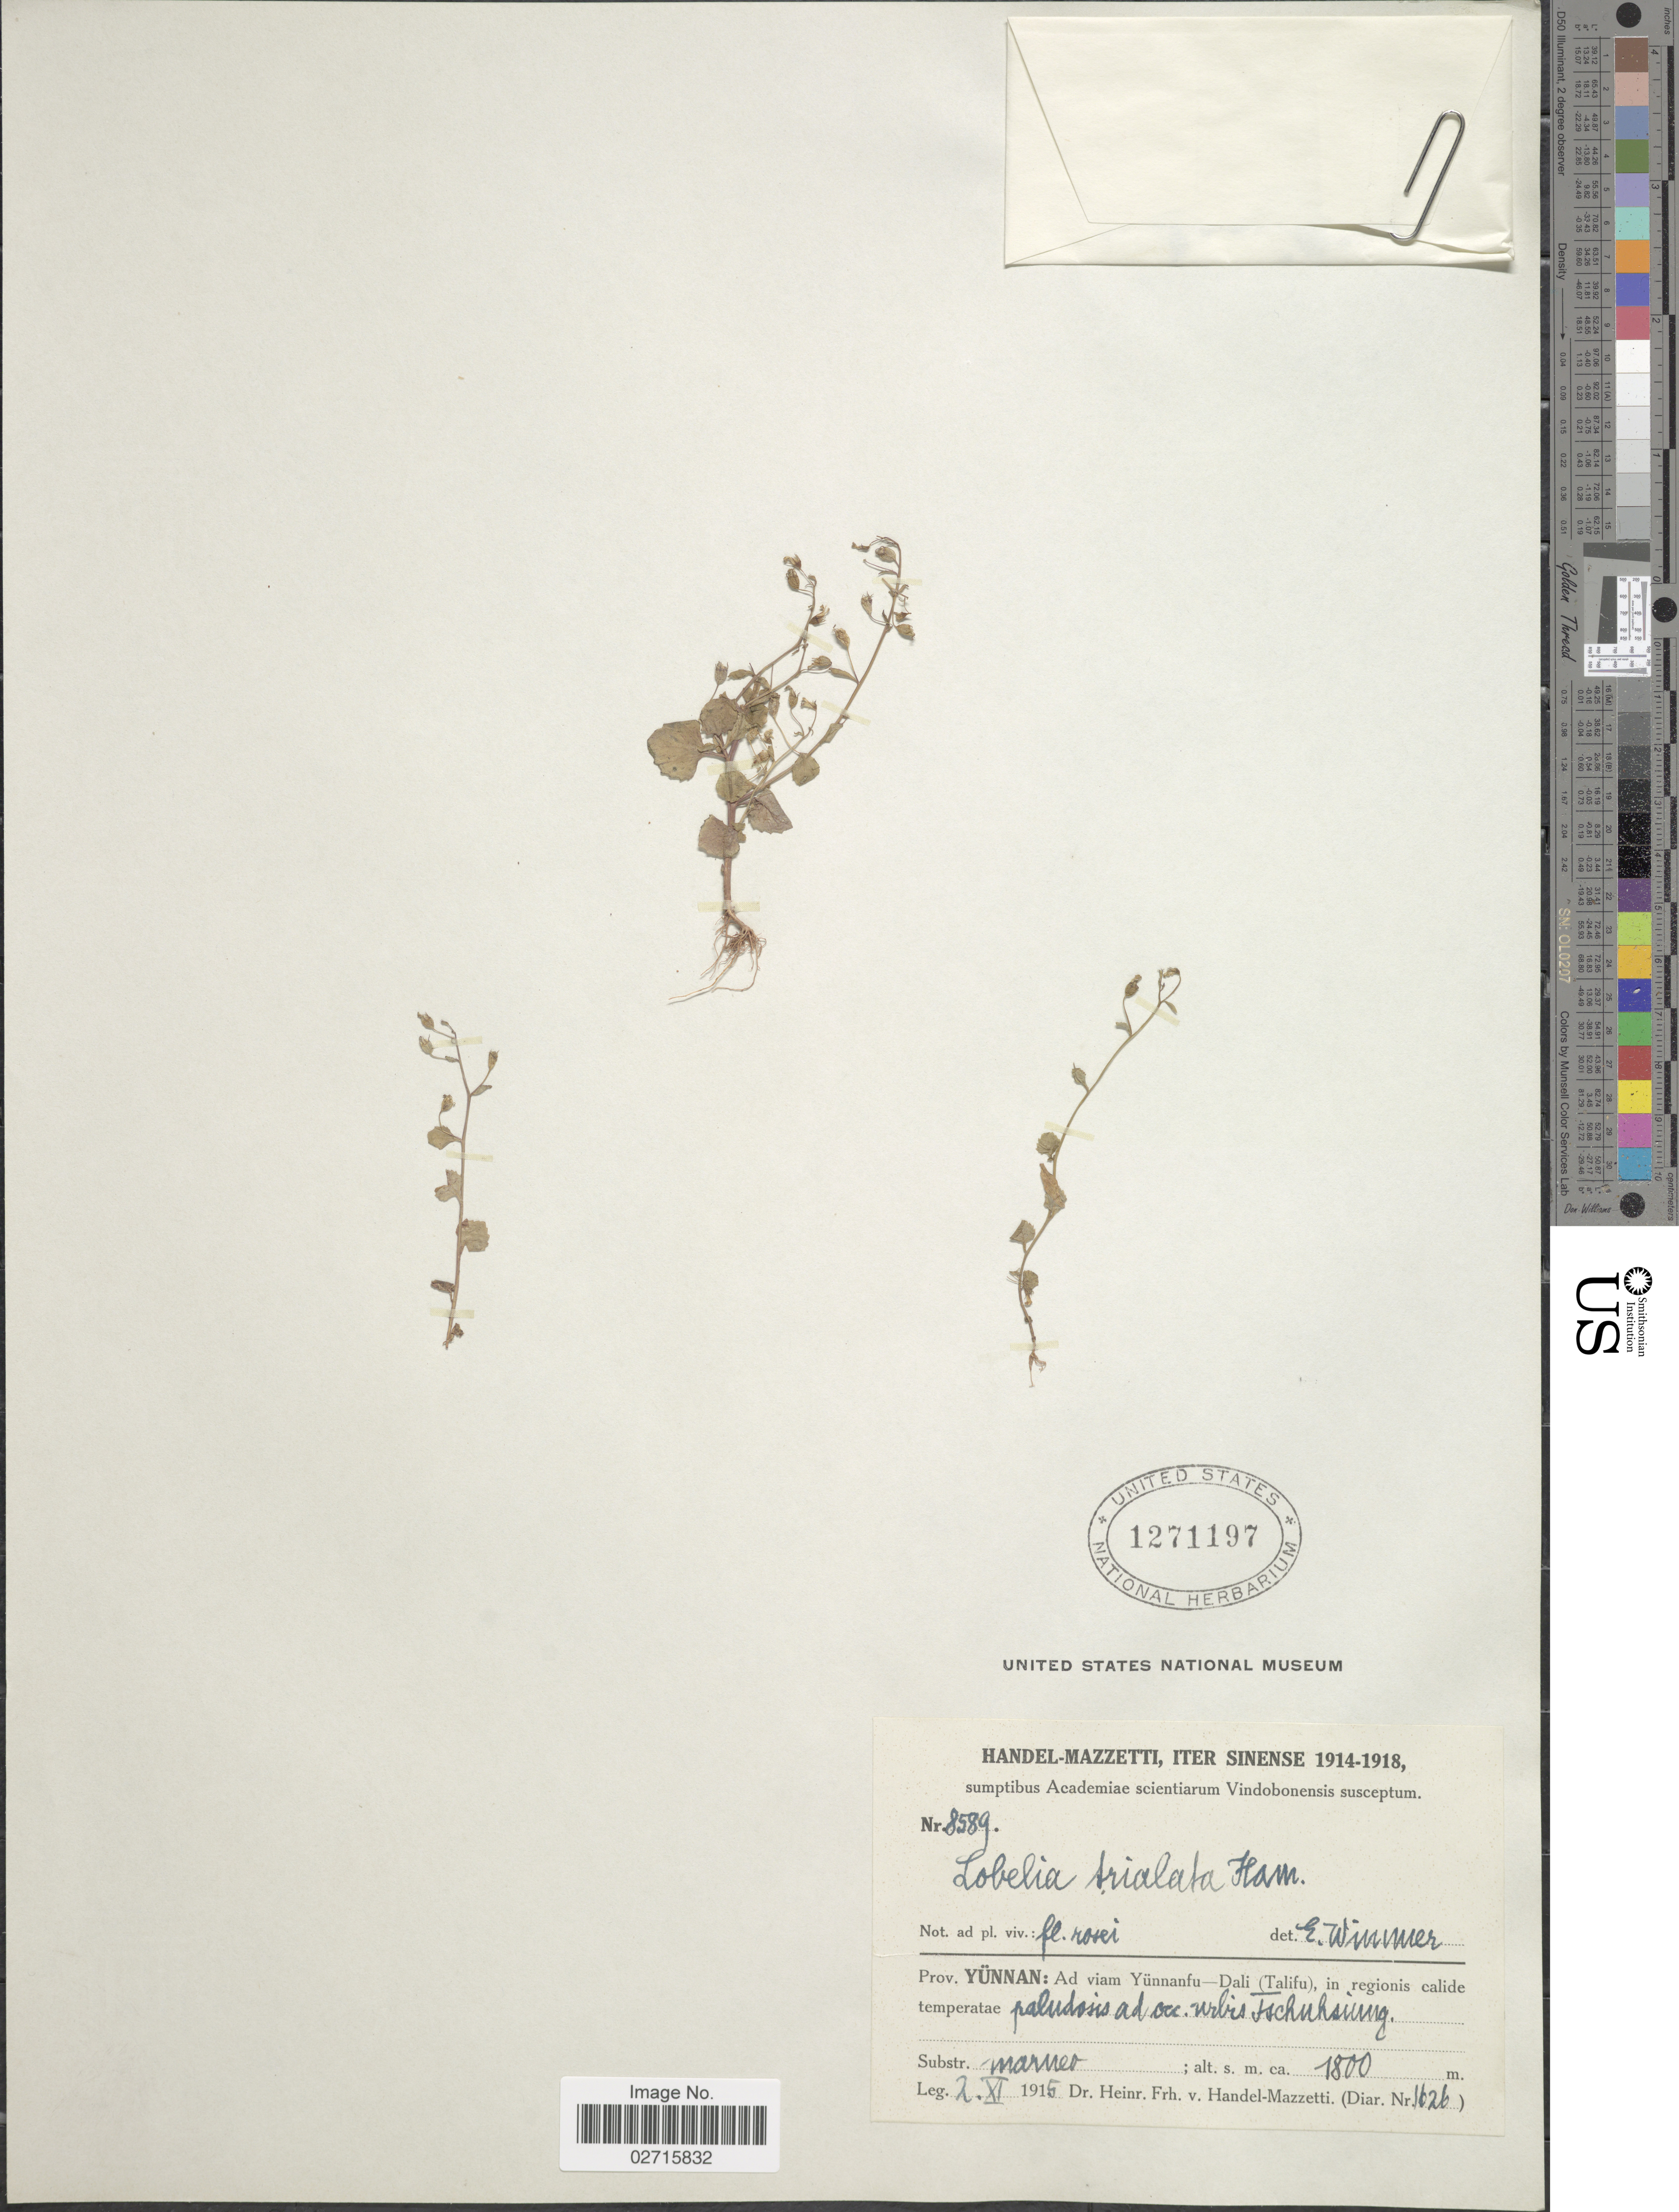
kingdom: Plantae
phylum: Tracheophyta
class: Magnoliopsida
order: Asterales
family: Campanulaceae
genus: Lobelia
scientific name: Lobelia heyneana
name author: Schult.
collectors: H. Handel-Mazzetti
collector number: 8589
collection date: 1915-11-02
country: China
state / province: Yunnan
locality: Ad viam Yunnanfu- Dali (Talifu), in regionis calide temperatae paludosis ad occ. wibis Tschusung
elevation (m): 1800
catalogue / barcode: US 1271197